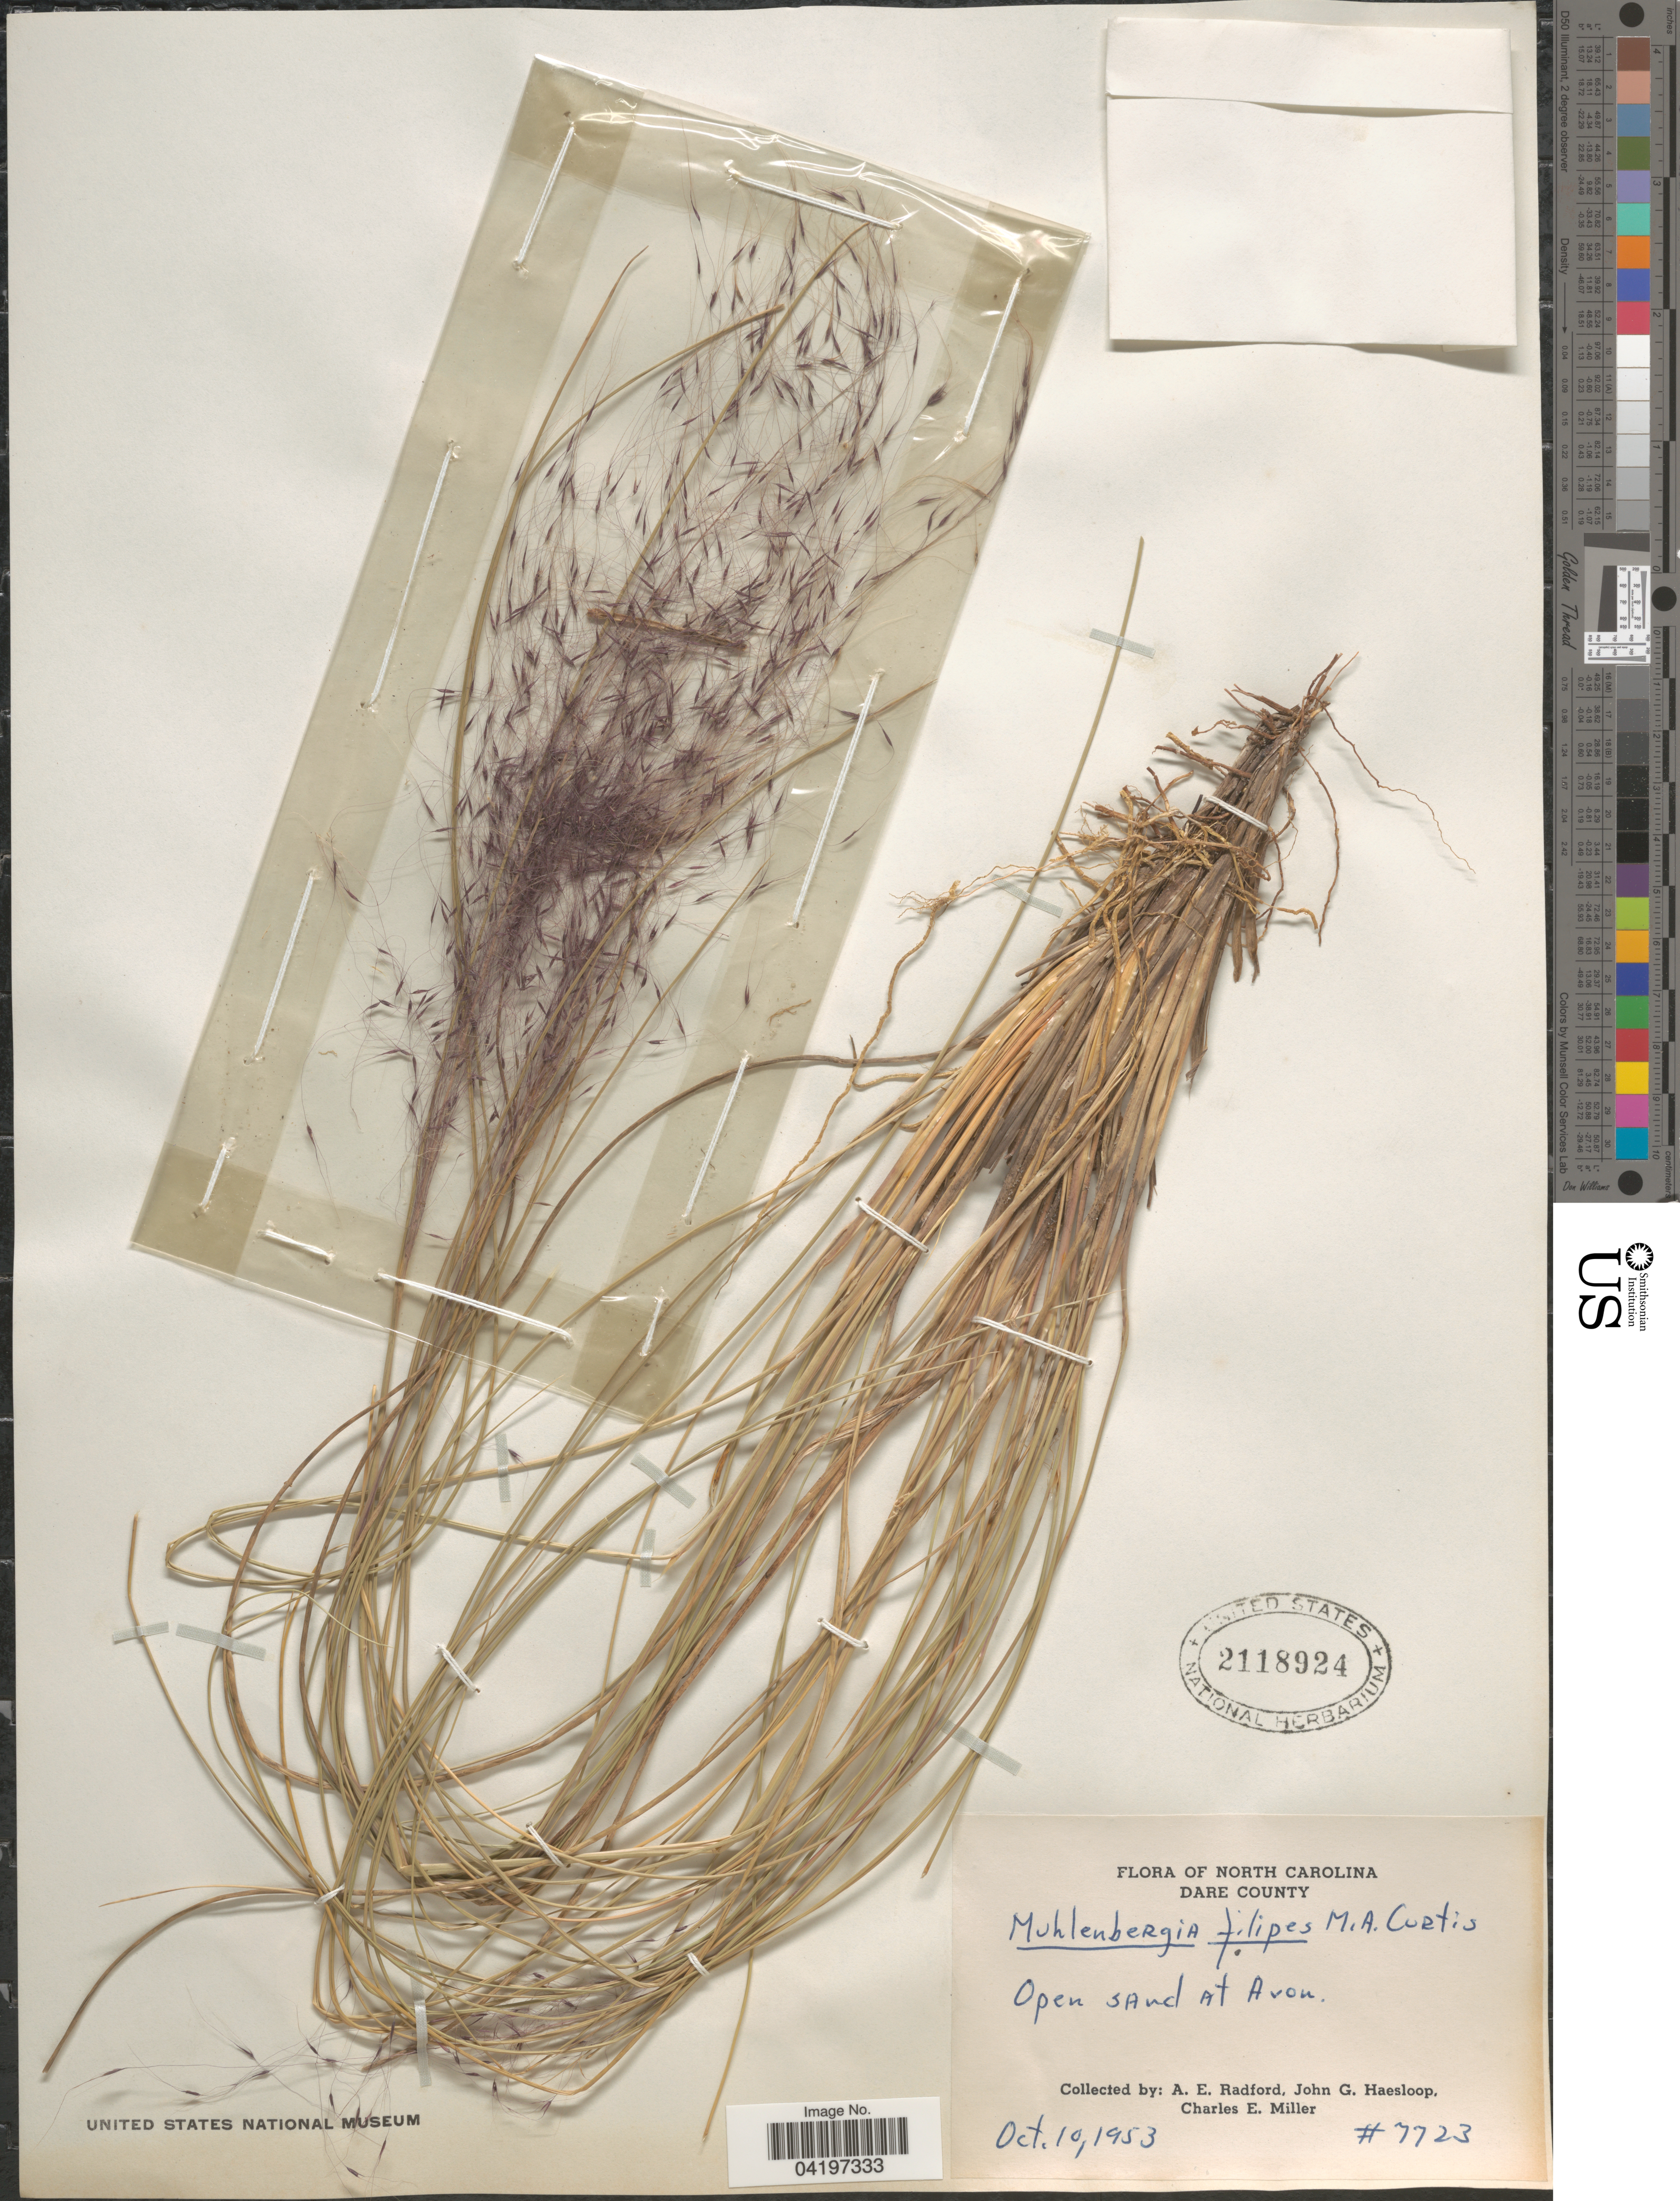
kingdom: Plantae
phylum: Tracheophyta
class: Liliopsida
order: Poales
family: Poaceae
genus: Muhlenbergia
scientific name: Muhlenbergia sericea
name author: (Michx.) P.M. Peterson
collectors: A. E. Radford, J. Haesloop & C. E. Miller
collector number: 7723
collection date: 1953-10-10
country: United States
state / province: North Carolina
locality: Dare County. Open sand at Avon.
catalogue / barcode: US 2118924